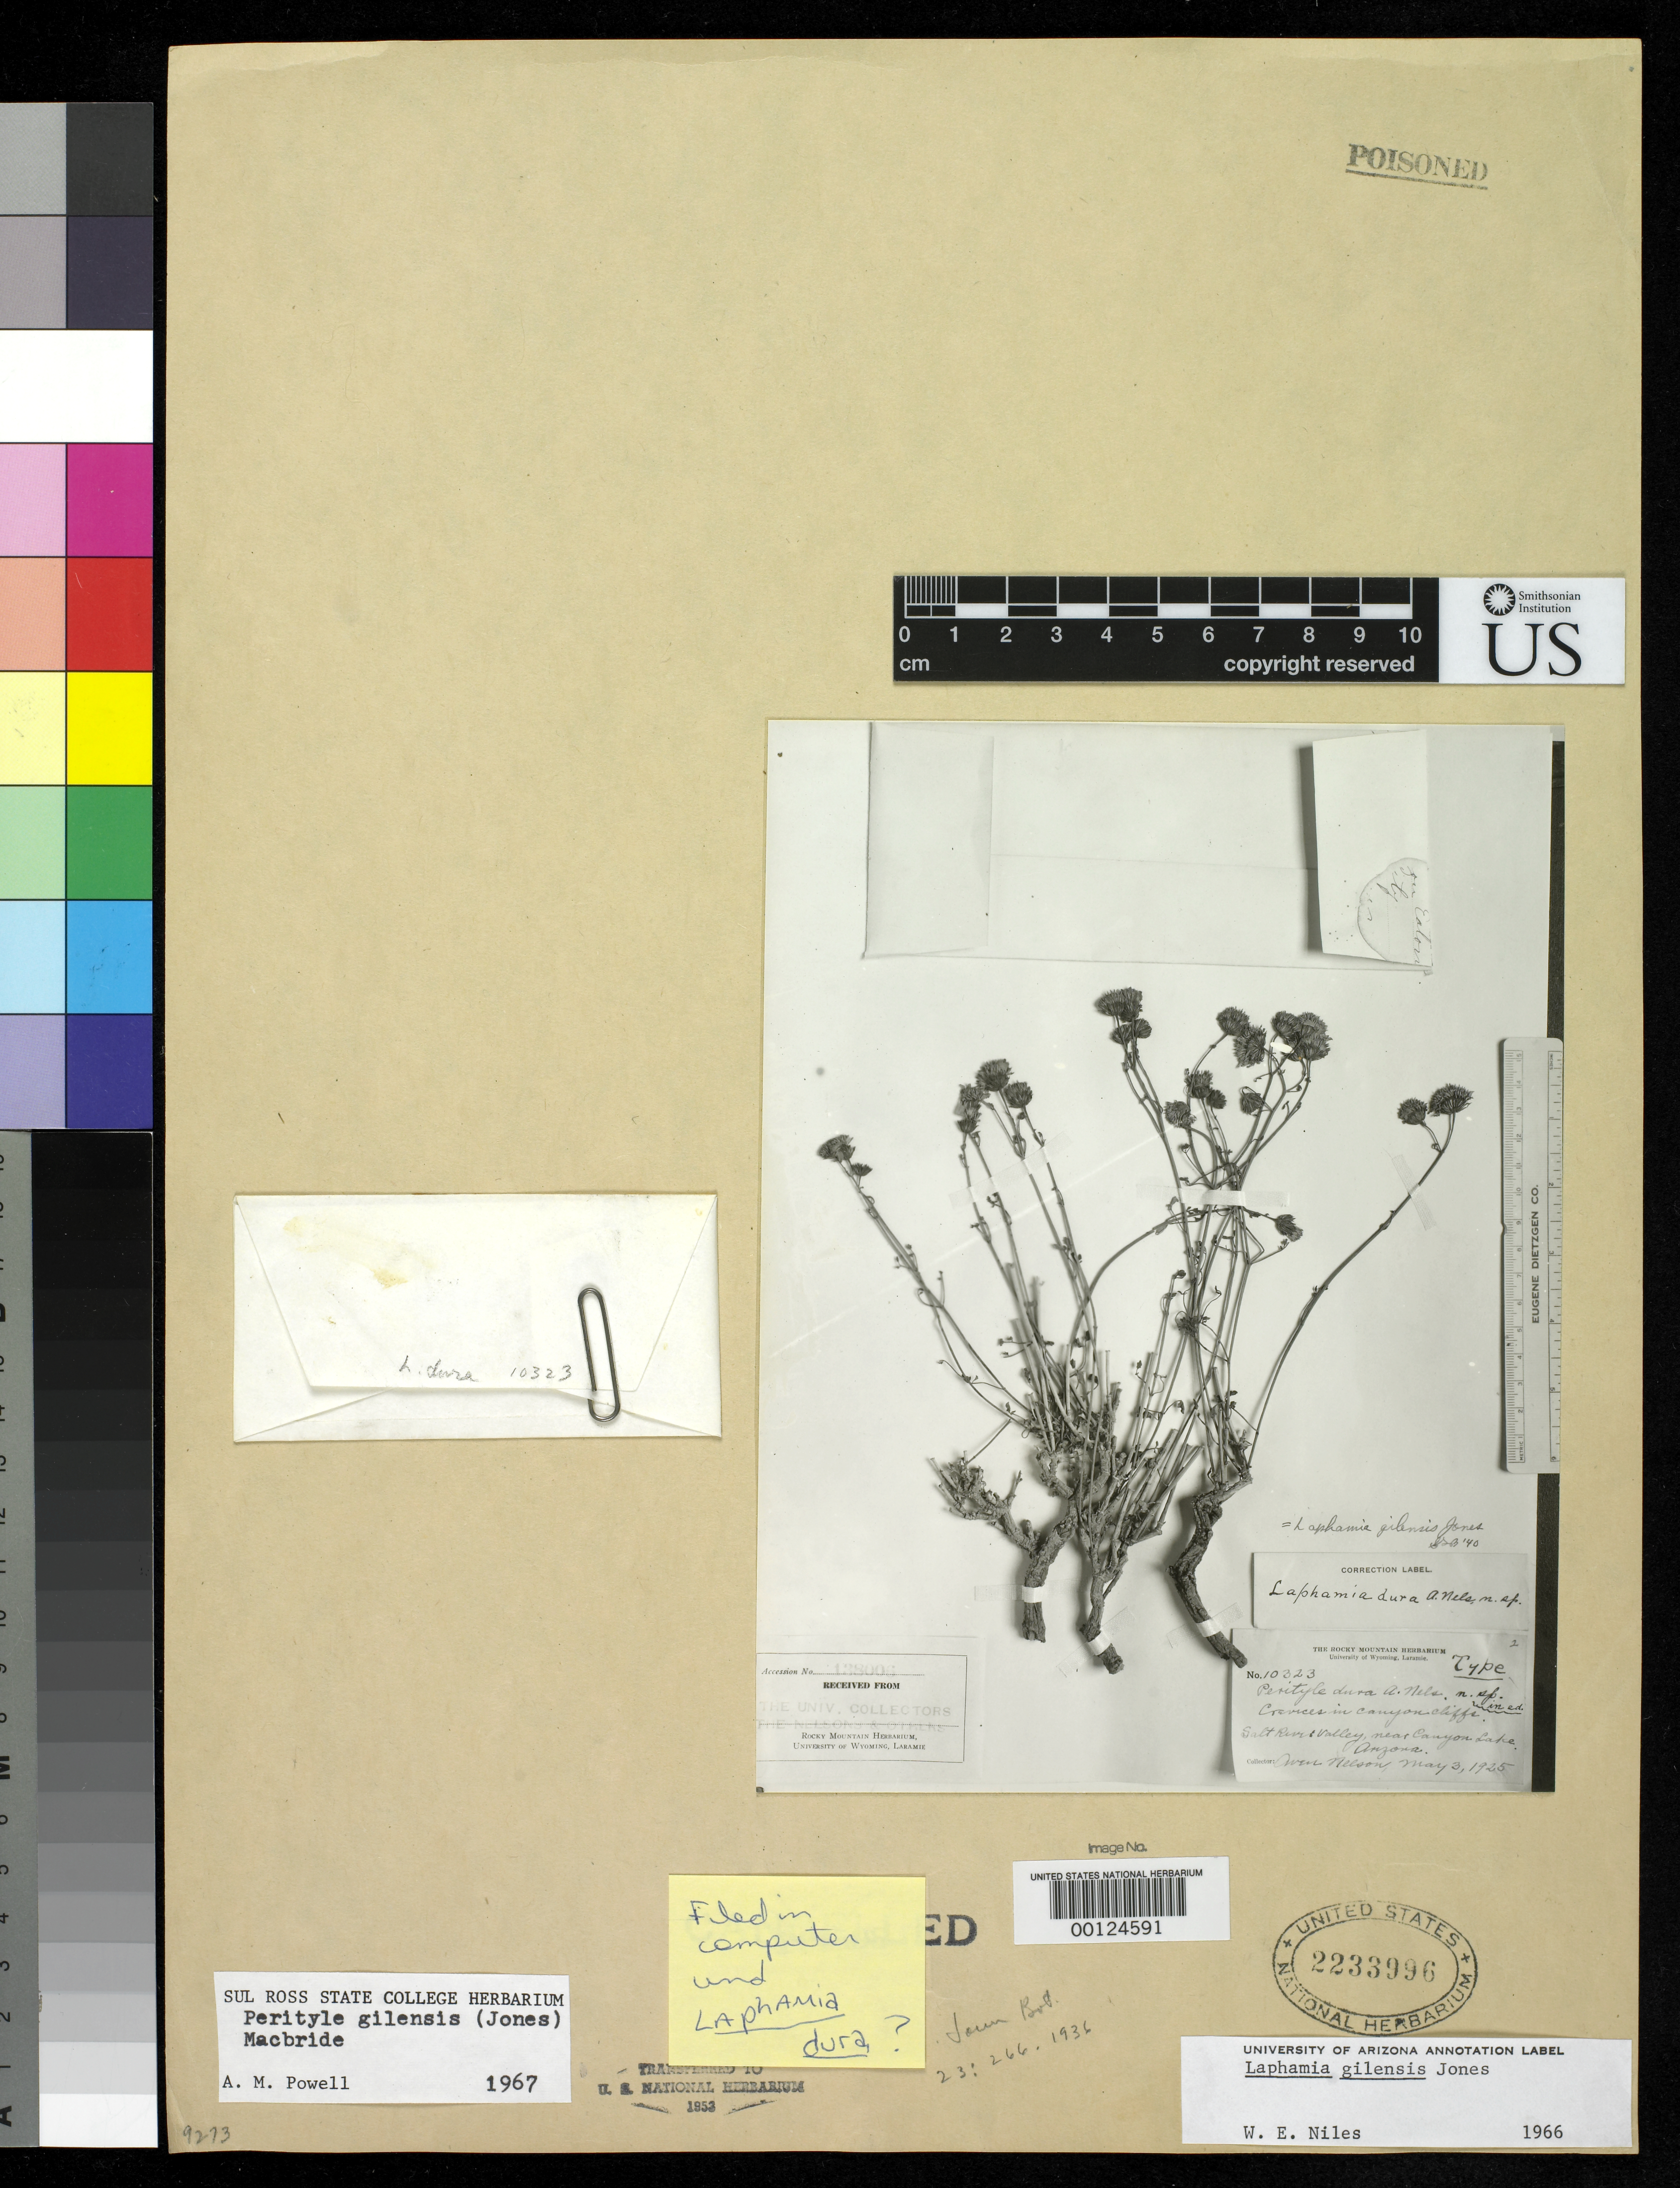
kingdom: Plantae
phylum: Tracheophyta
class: Magnoliopsida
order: Asterales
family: Asteraceae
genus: Laphamia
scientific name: Laphamia dura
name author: A. Nelson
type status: Type Fragment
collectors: A. Nelson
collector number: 10323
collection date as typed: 03 May 1925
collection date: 1925-05-03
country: United States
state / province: Wyoming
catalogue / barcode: US 2233996